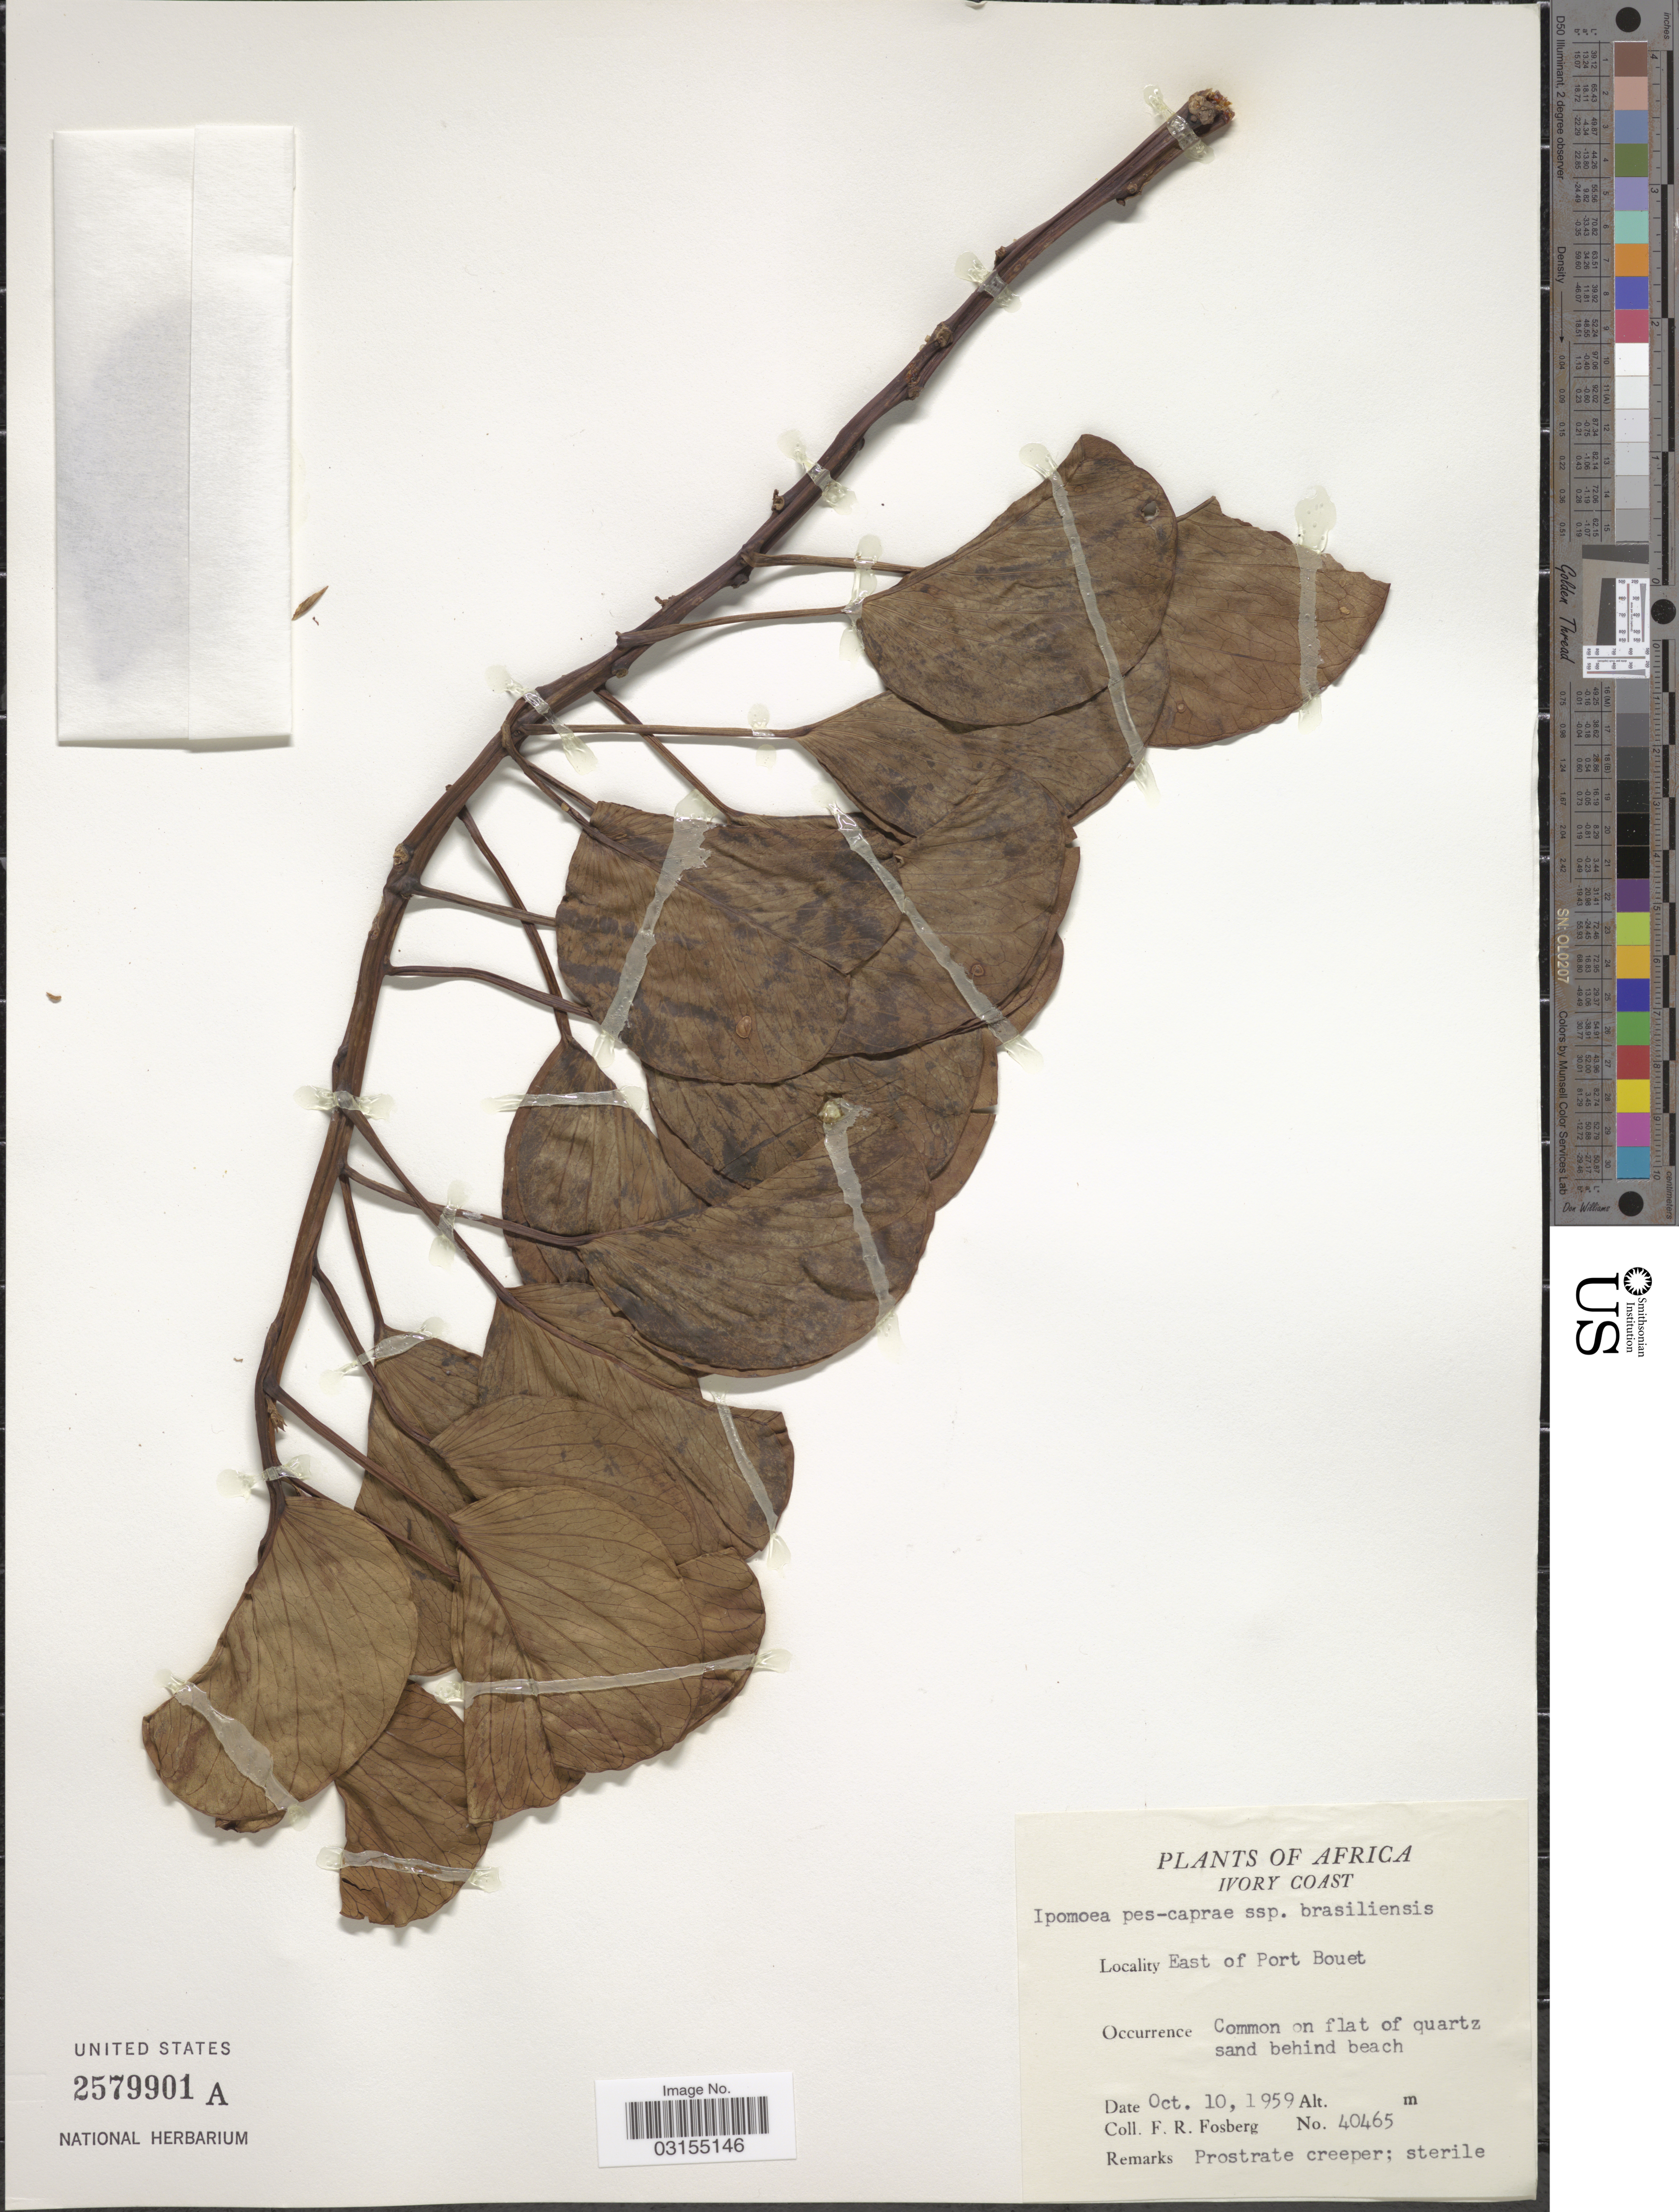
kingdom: Plantae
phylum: Tracheophyta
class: Magnoliopsida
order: Solanales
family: Convolvulaceae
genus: Ipomoea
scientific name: Ipomoea pes-caprae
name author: (L.) R. Br.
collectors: F. R. Fosberg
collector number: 40465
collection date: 1959-10-10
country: Ivory Coast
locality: East of Port Bouet.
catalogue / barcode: US 2579901A